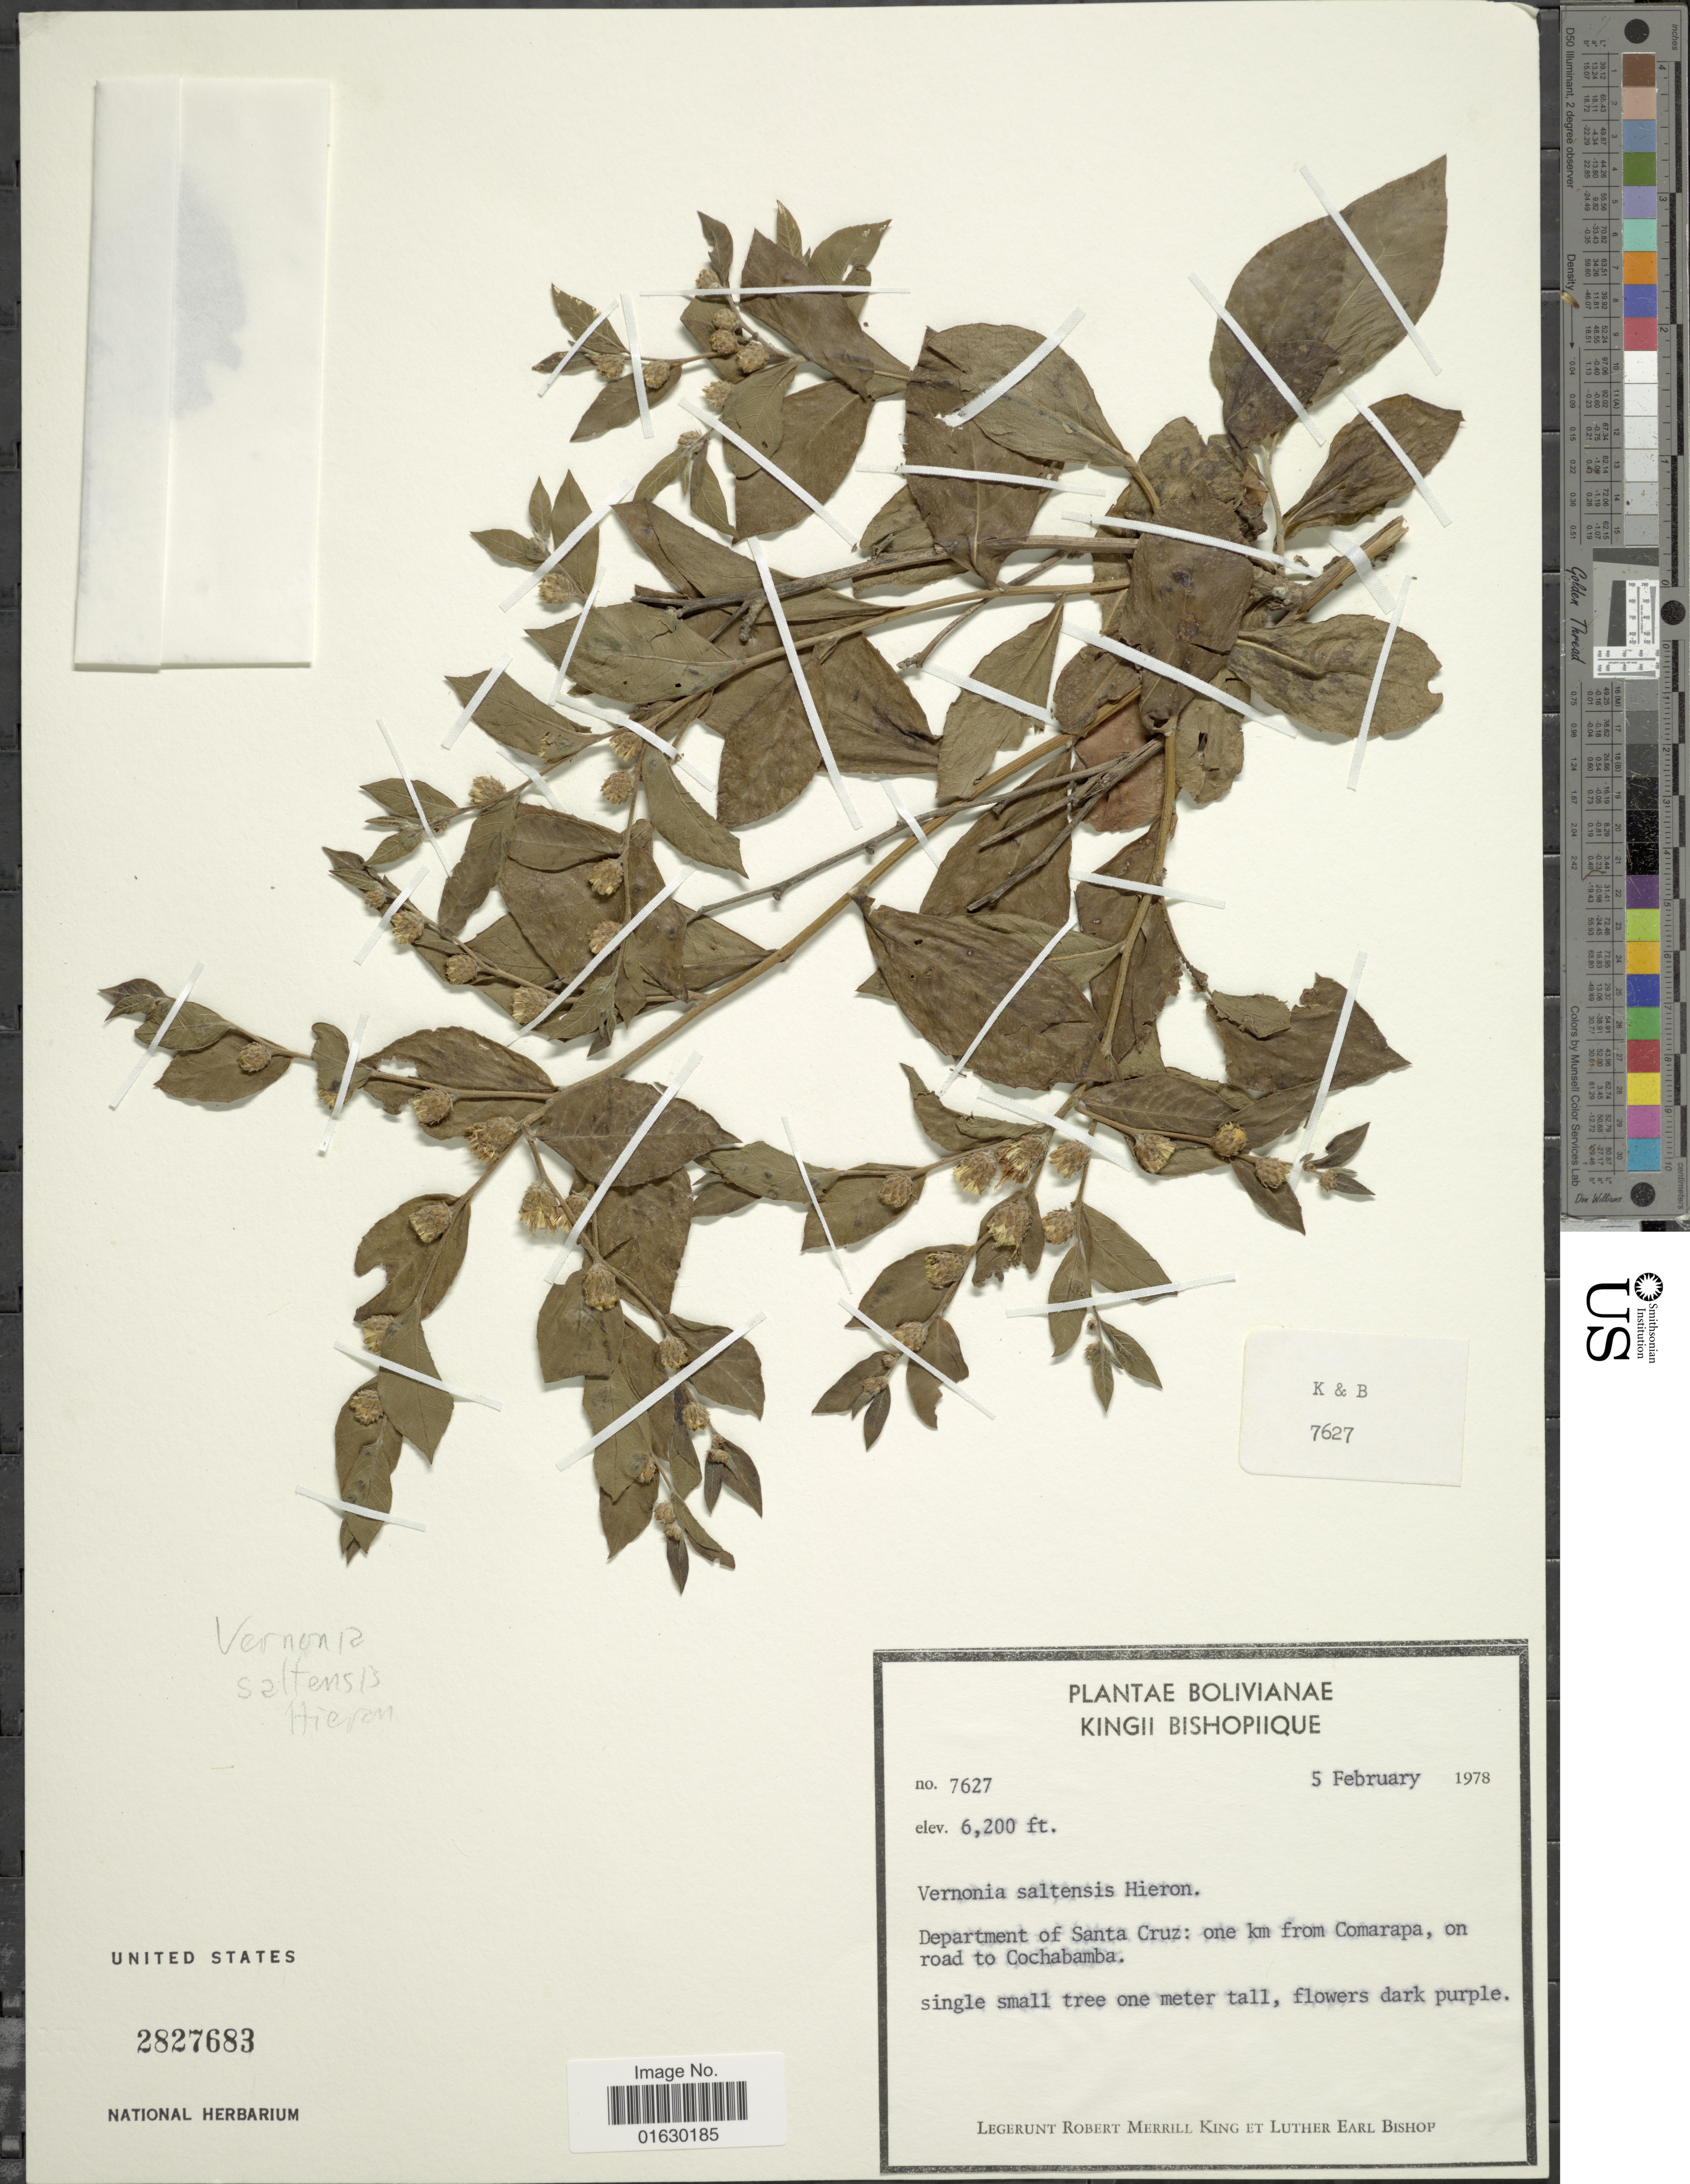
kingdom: Plantae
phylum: Tracheophyta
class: Magnoliopsida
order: Asterales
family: Asteraceae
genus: Lessingianthus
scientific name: Lessingianthus saltensis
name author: (Hieron.) H. Rob.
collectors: R. M. King & L. E. Bishop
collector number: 7627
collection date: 1978-02-05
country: Bolivia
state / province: Santa Cruz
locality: Bolivianae, Department of Santa Cruz, one km from Comarapa, on road to Cochabamba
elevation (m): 1890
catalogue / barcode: US 2827683